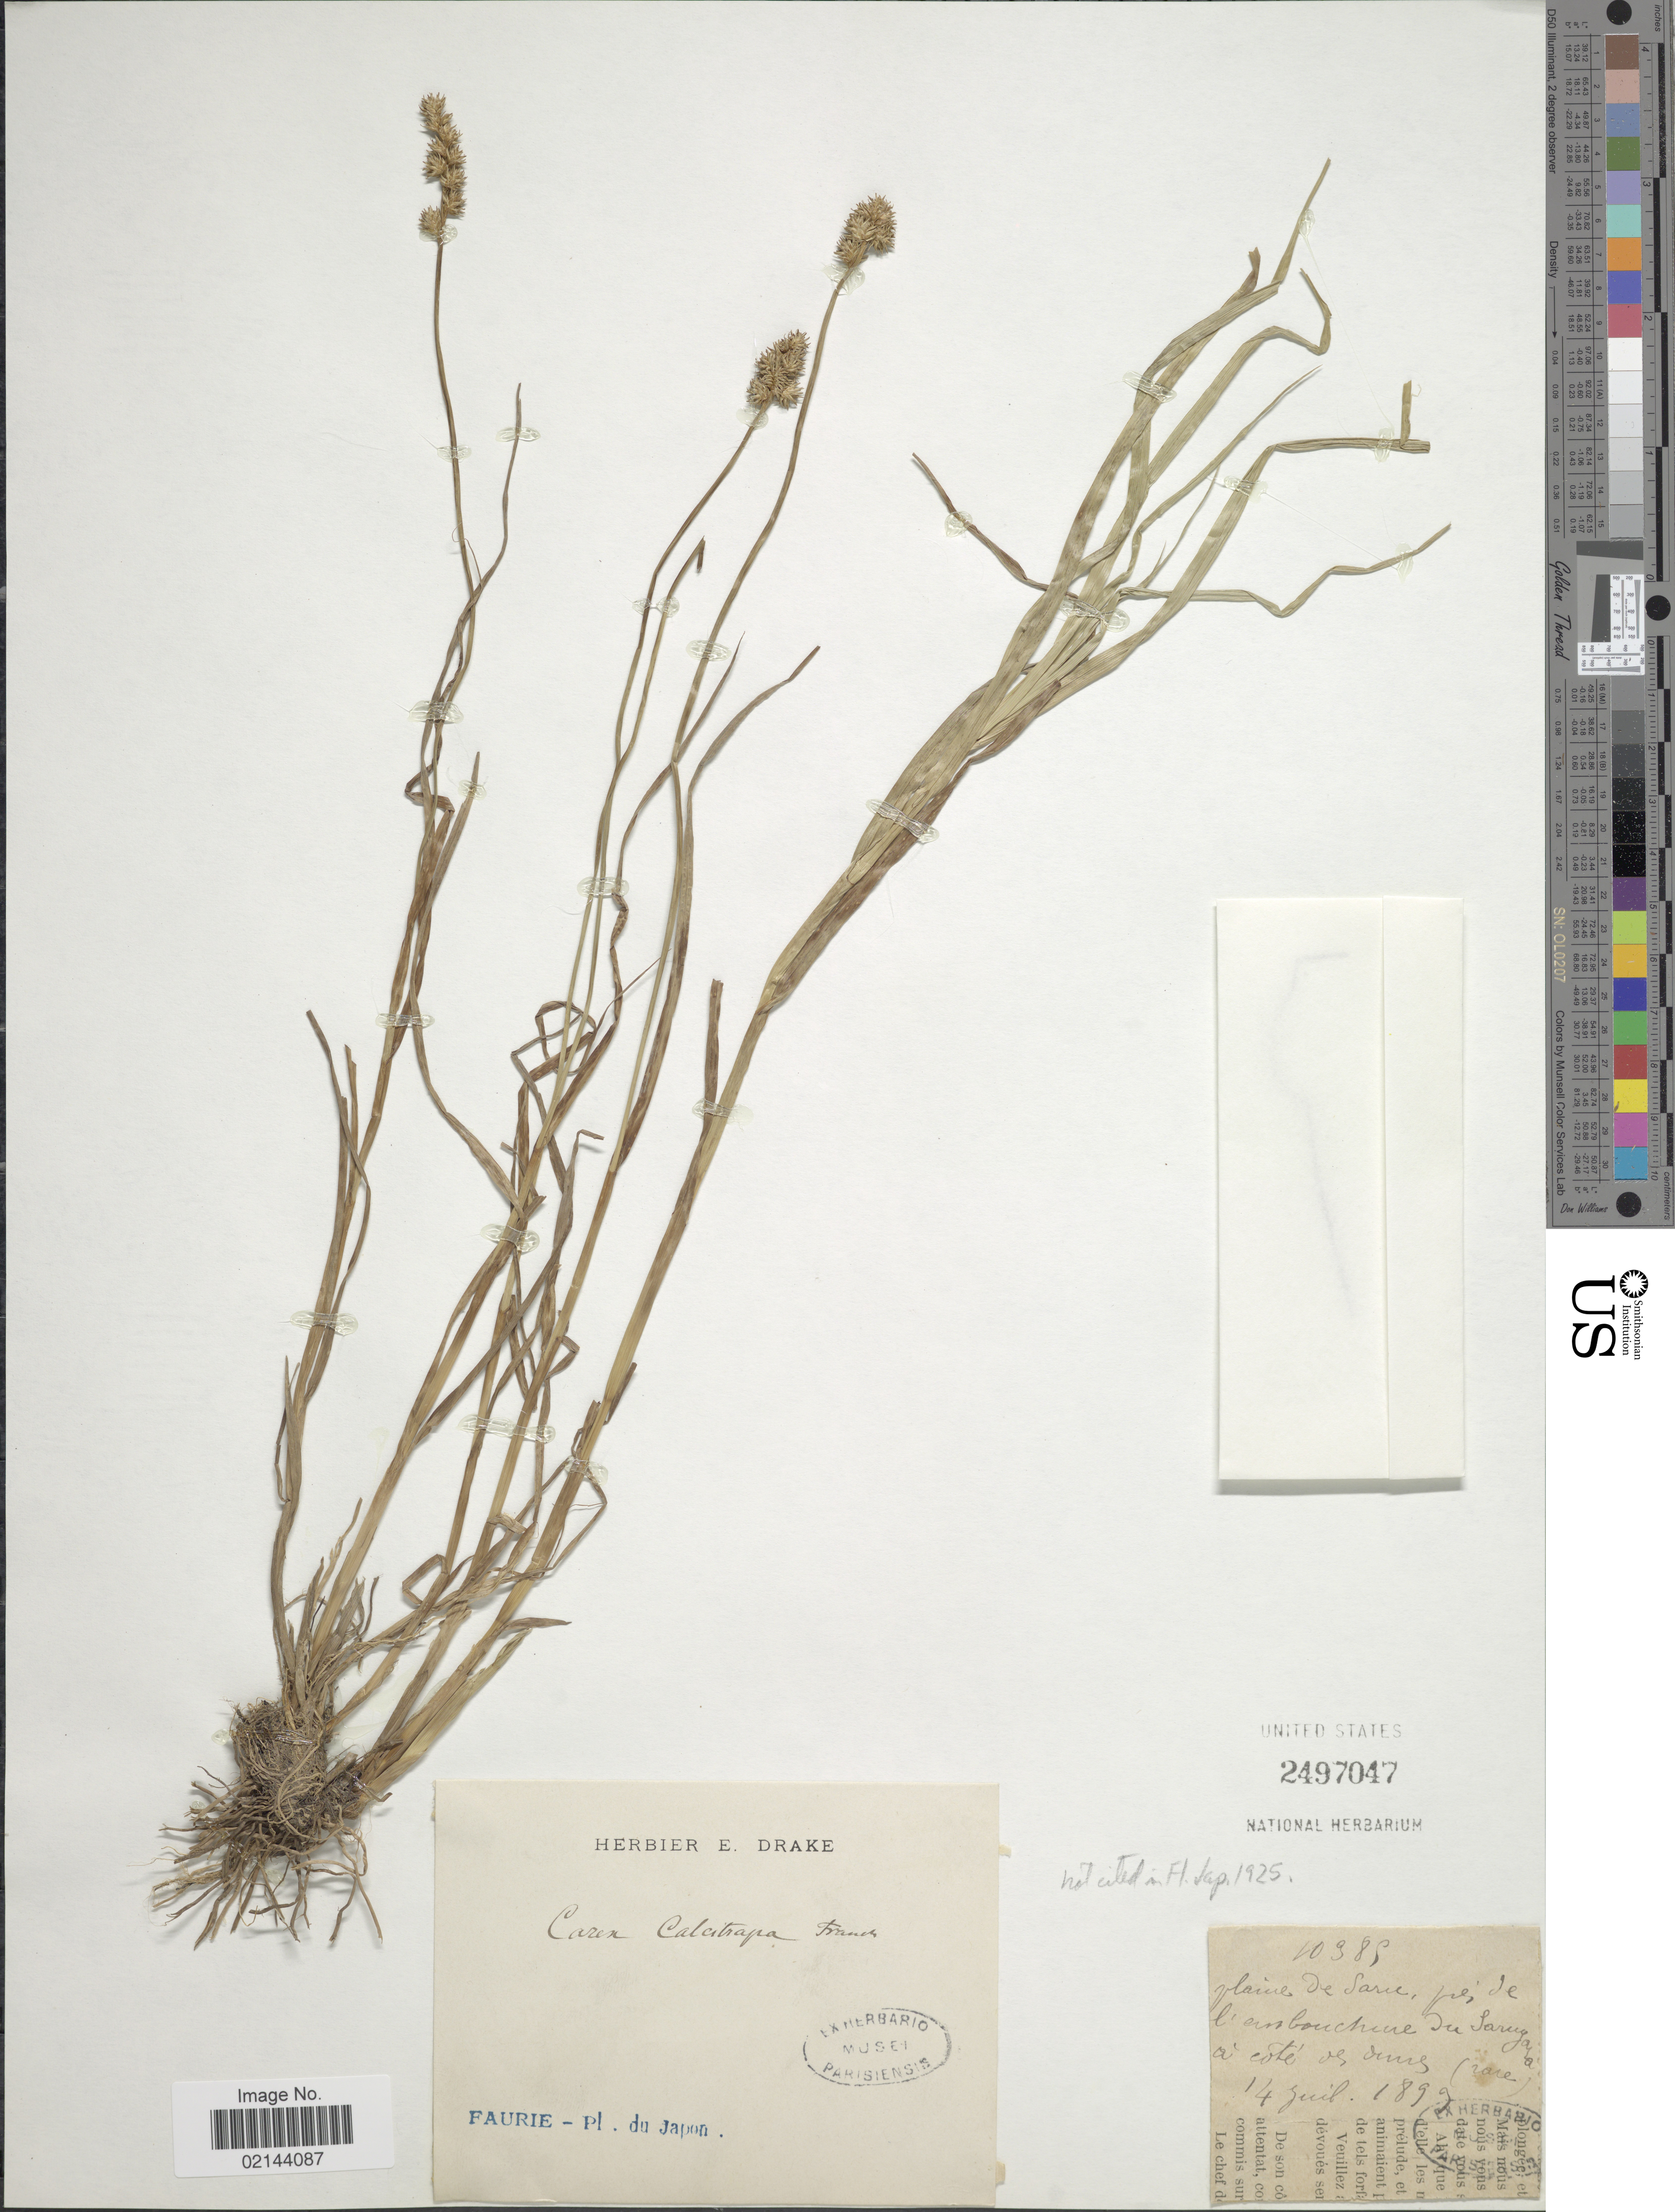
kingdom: Plantae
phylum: Tracheophyta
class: Liliopsida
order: Poales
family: Cyperaceae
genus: Carex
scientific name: Carex maackii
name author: Maxim.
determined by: Strong, Mark T., (BOT), Smithsonian Institution - National Museum of Natural History (UNITED STATES)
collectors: -. Faurie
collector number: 10389*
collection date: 1899-07-14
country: Japan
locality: Plaine de Saru.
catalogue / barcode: US 2497047